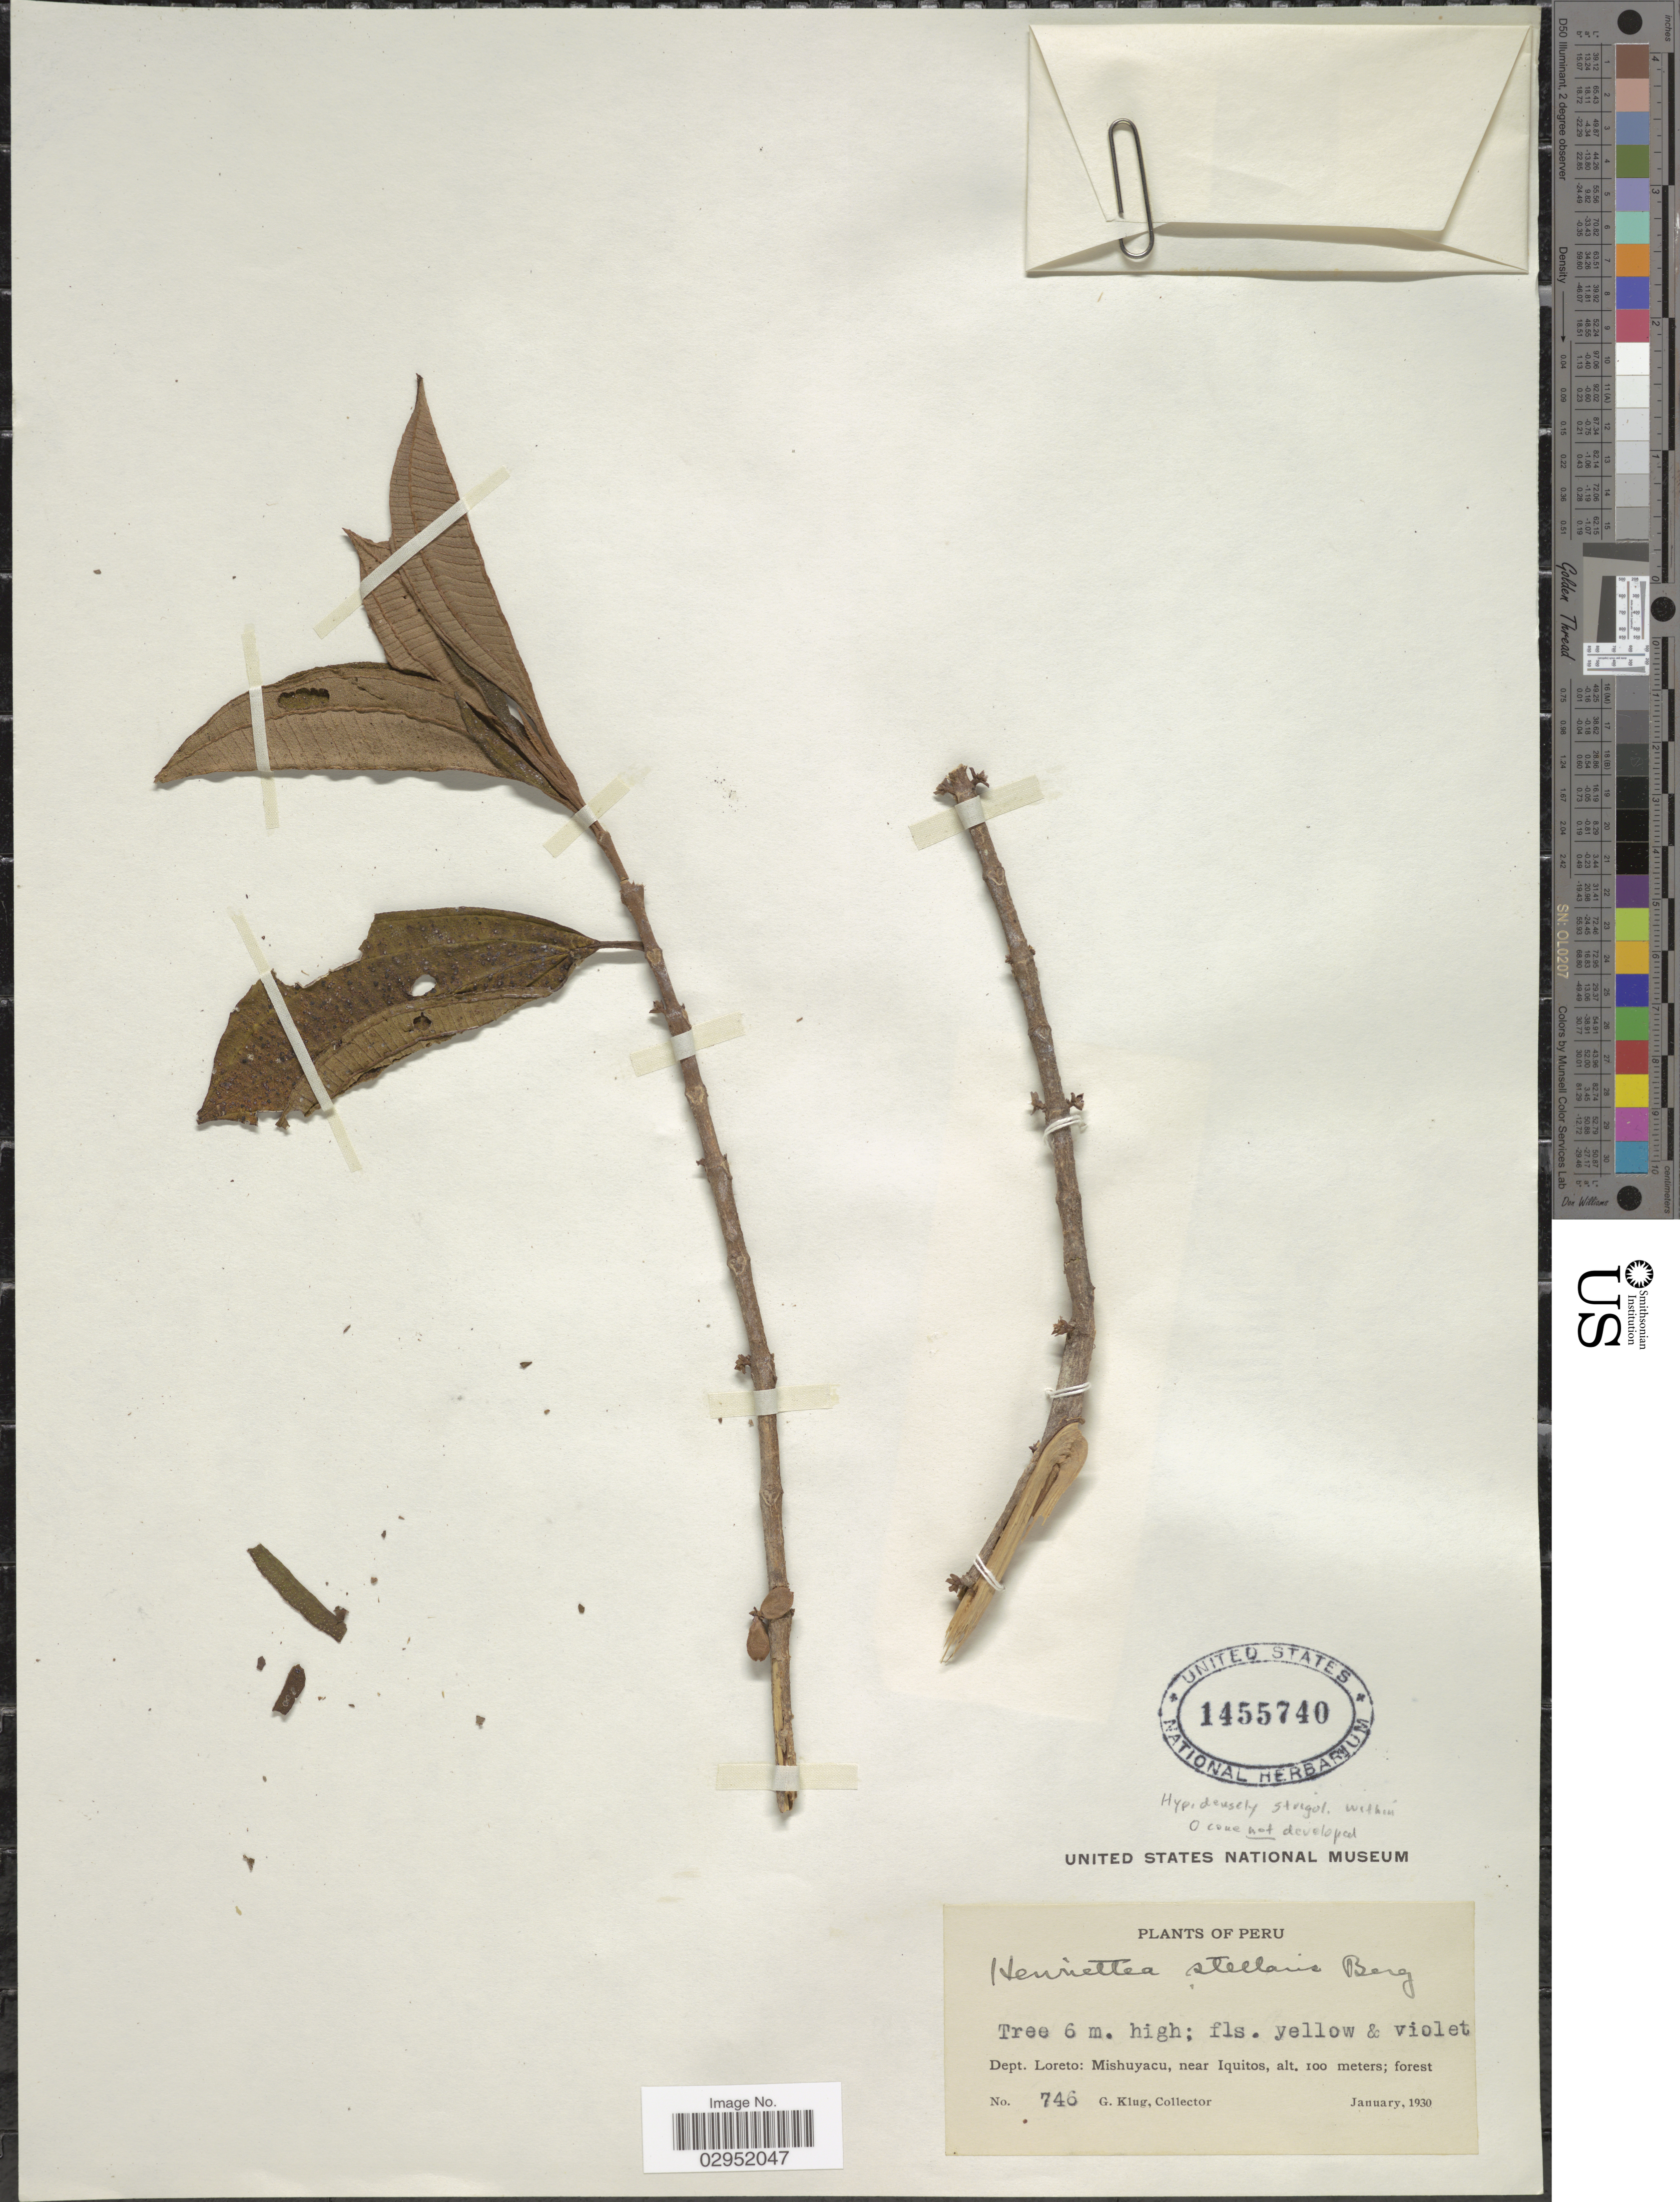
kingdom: Plantae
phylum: Tracheophyta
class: Magnoliopsida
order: Myrtales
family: Melastomataceae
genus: Henriettea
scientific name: Henriettea stellaris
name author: O. Berg ex Triana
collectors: G. Klug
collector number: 746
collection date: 1930-01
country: Peru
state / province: Loreto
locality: Dept. Loreto: Mishuyacu, near Iquitos.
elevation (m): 100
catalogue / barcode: US 1455740